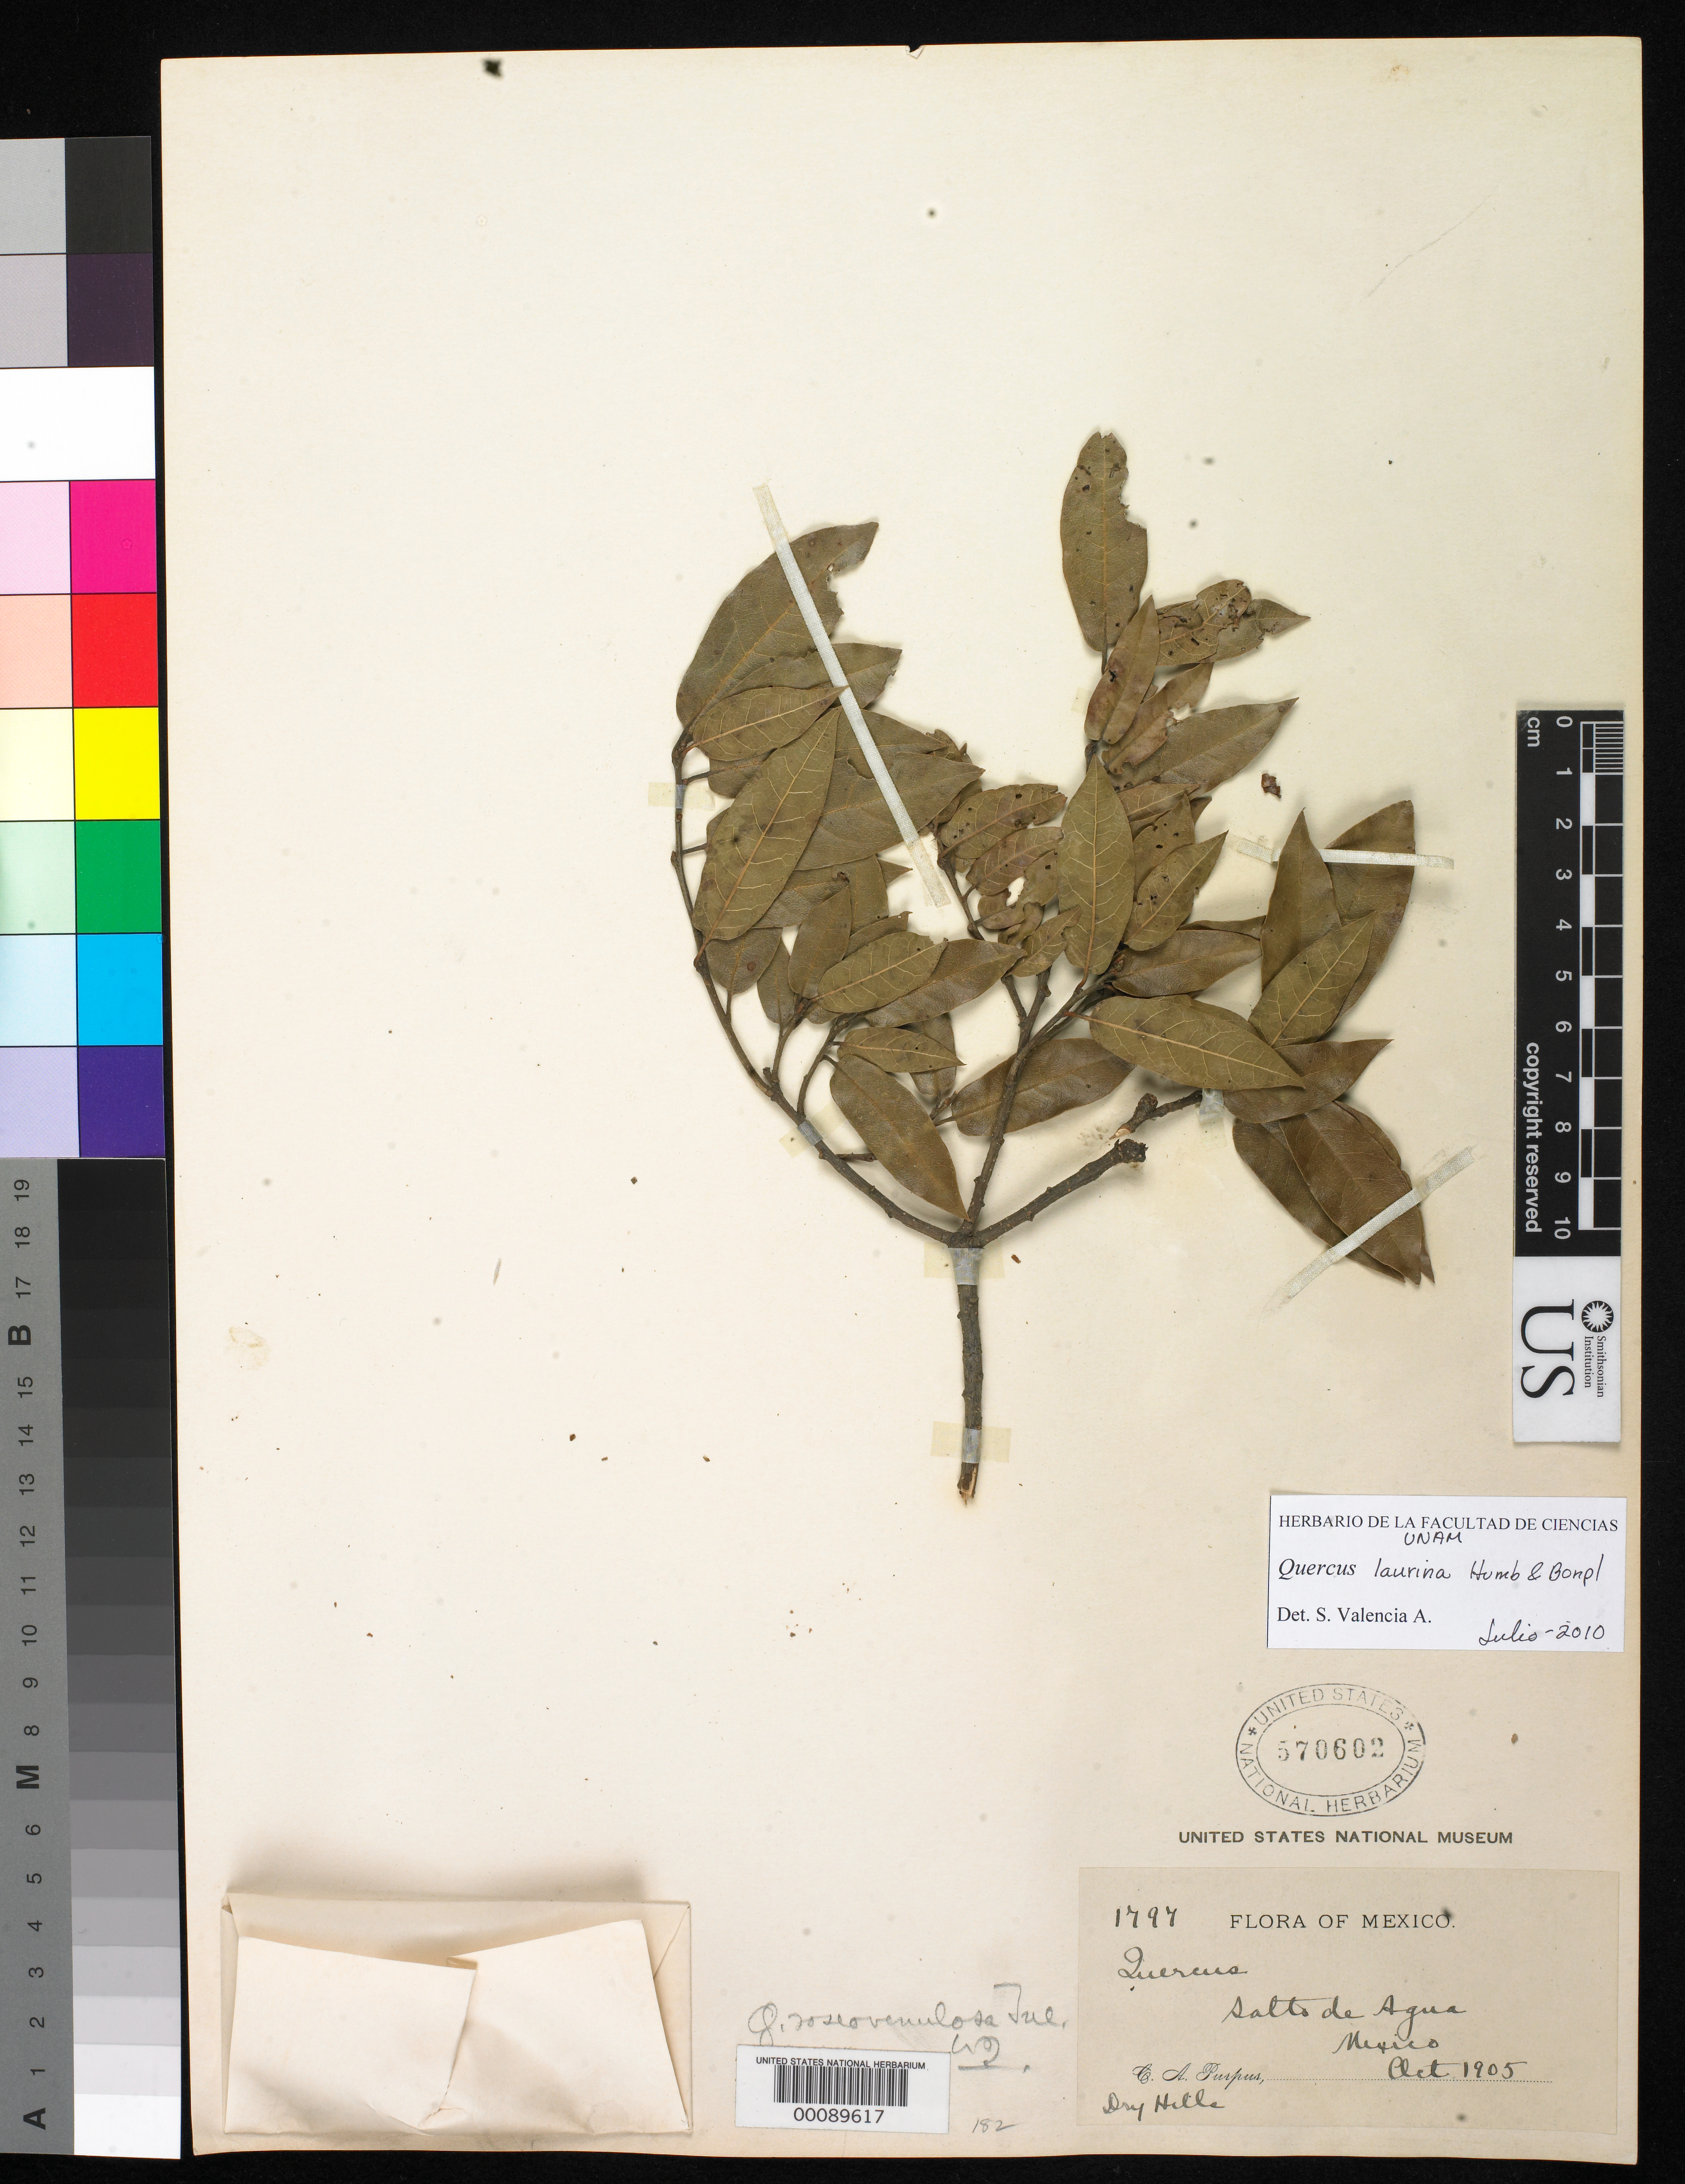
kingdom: Plantae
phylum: Tracheophyta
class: Magnoliopsida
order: Fagales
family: Fagaceae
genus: Quercus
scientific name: Quercus roseovenulosa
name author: Trel.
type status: Isotype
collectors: C. A. Purpus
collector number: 1797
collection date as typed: Oct 1905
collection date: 1905-10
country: Mexico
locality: Salto de Agua.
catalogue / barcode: US 570602